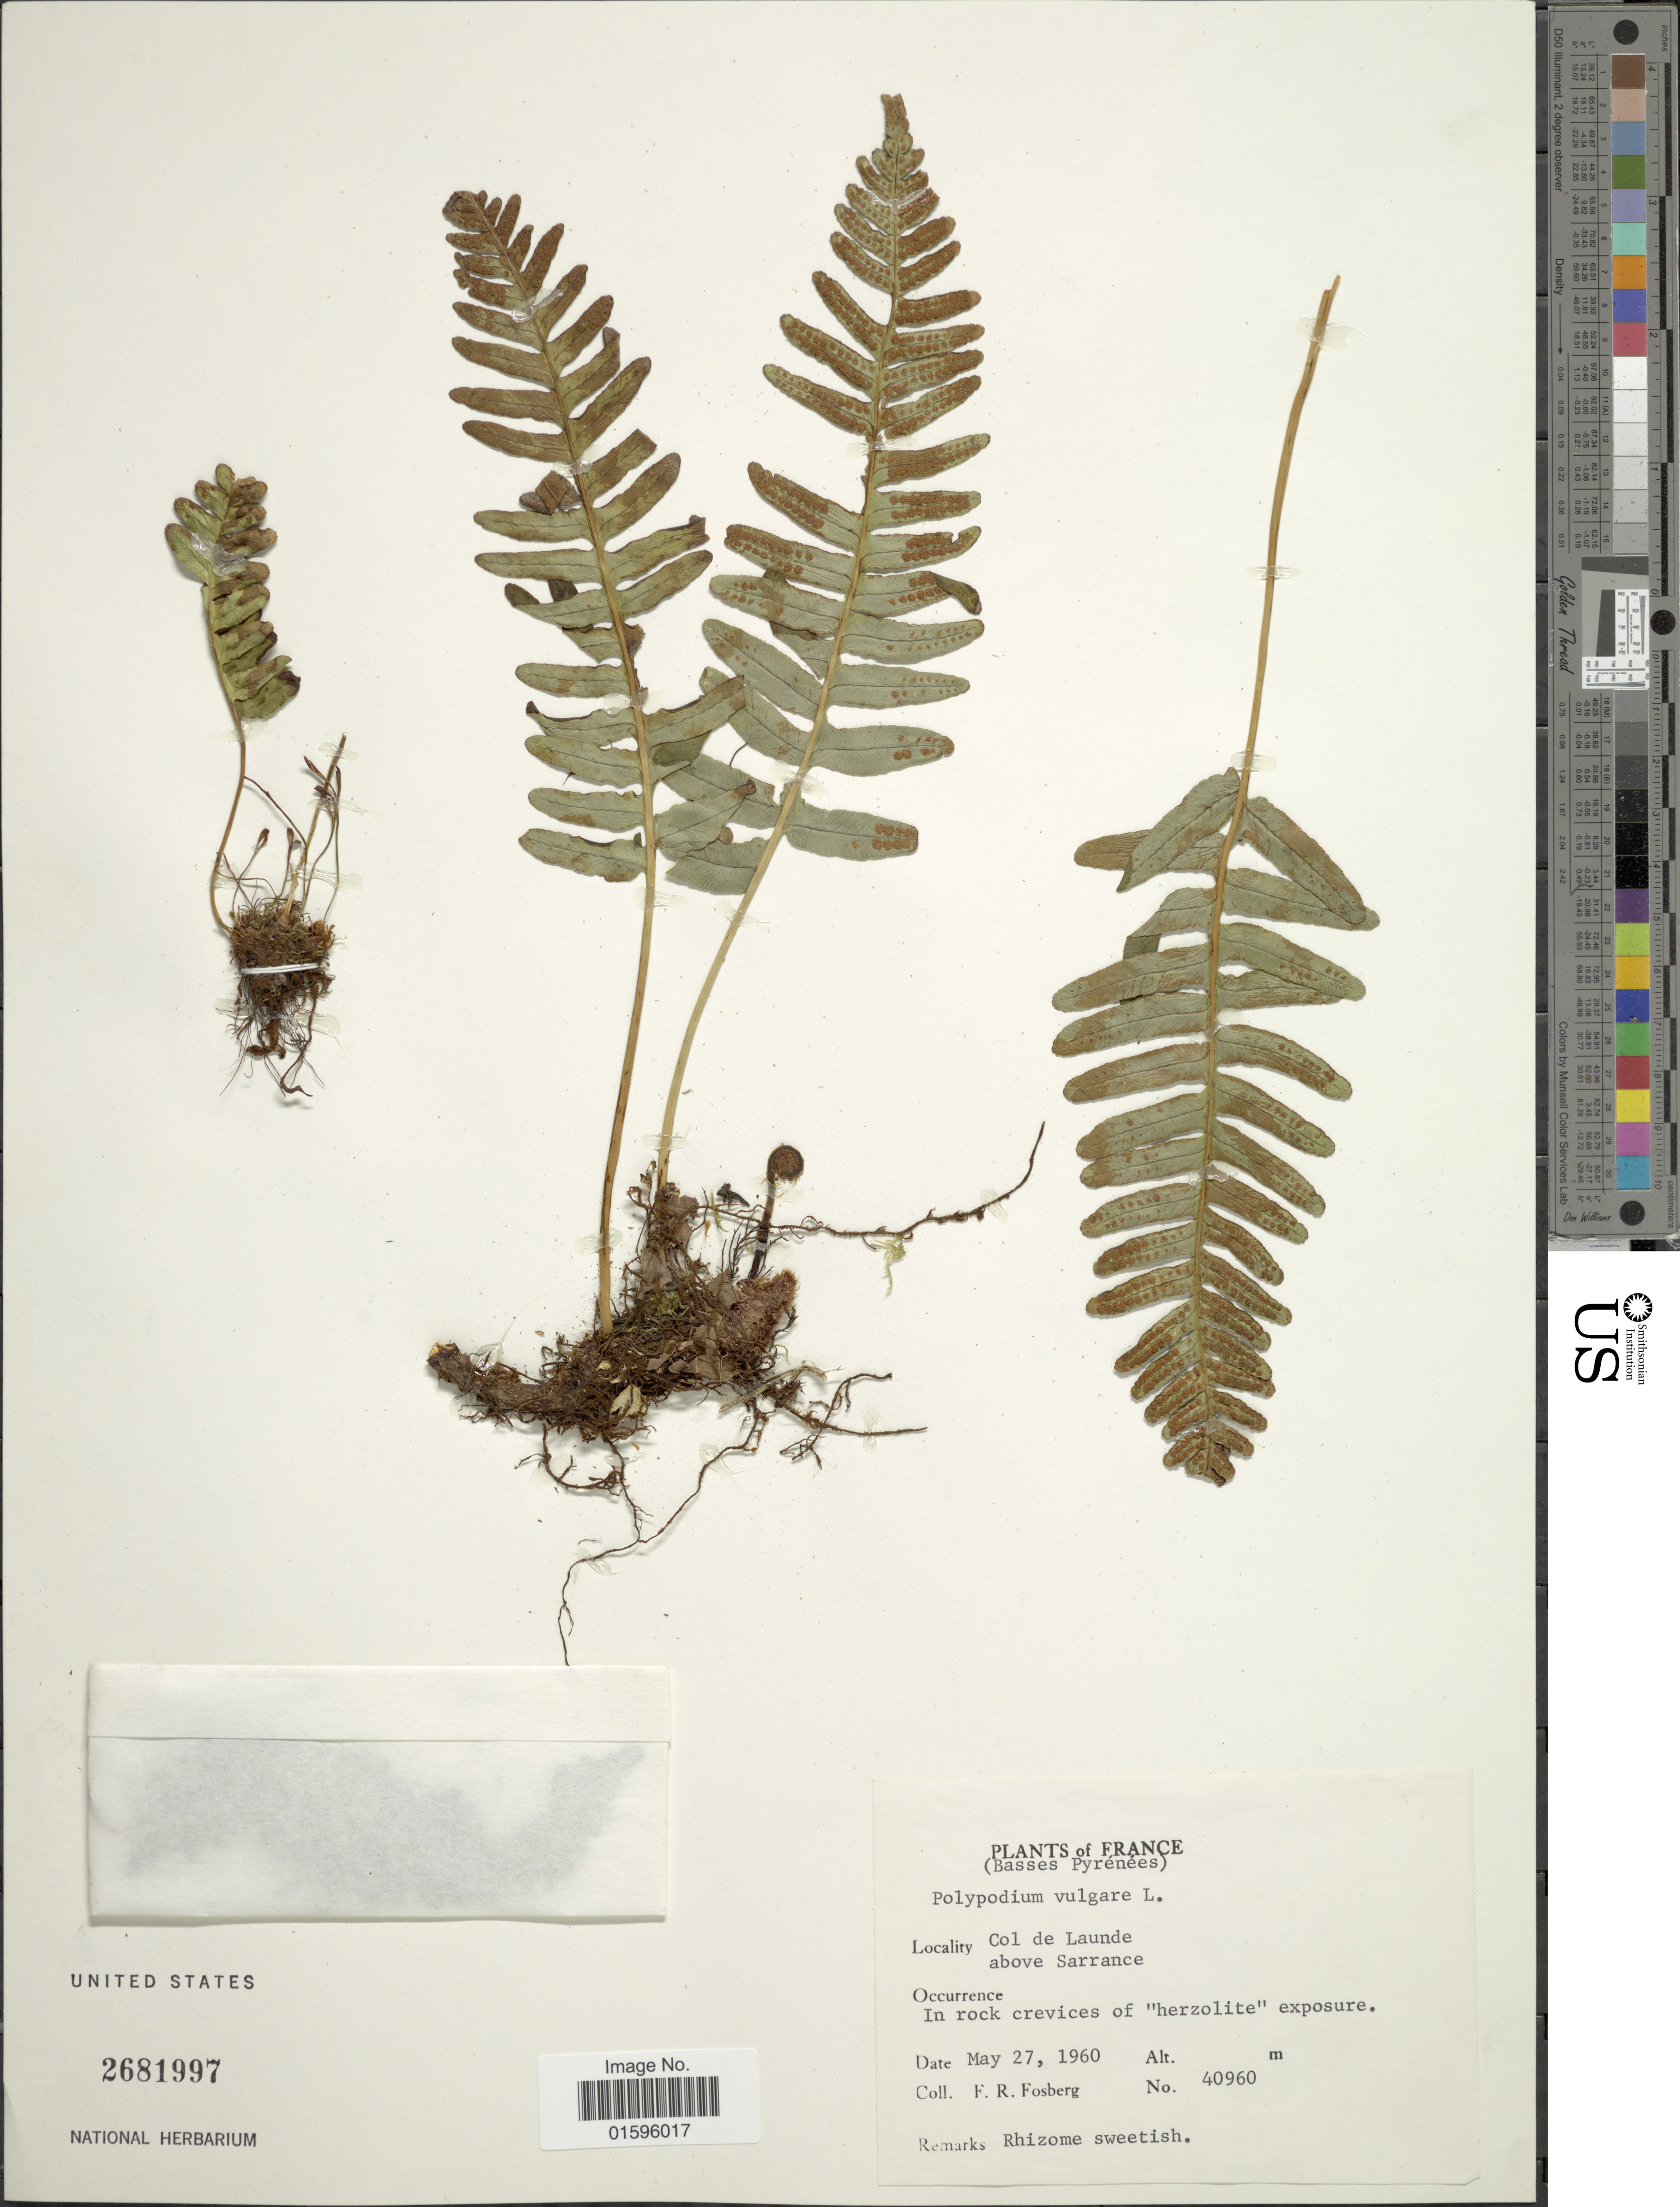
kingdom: Plantae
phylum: Tracheophyta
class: Polypodiopsida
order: Polypodiales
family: Polypodiaceae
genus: Polypodium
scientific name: Polypodium vulgare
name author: L.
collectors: F. R. Fosberg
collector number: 40960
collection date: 1960-05-27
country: France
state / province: Nouvelle-Aquitaine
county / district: Pyrénées-Atlantiques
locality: Basses Pyrenees, Col de Launde, above Sarrance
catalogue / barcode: US 2681997